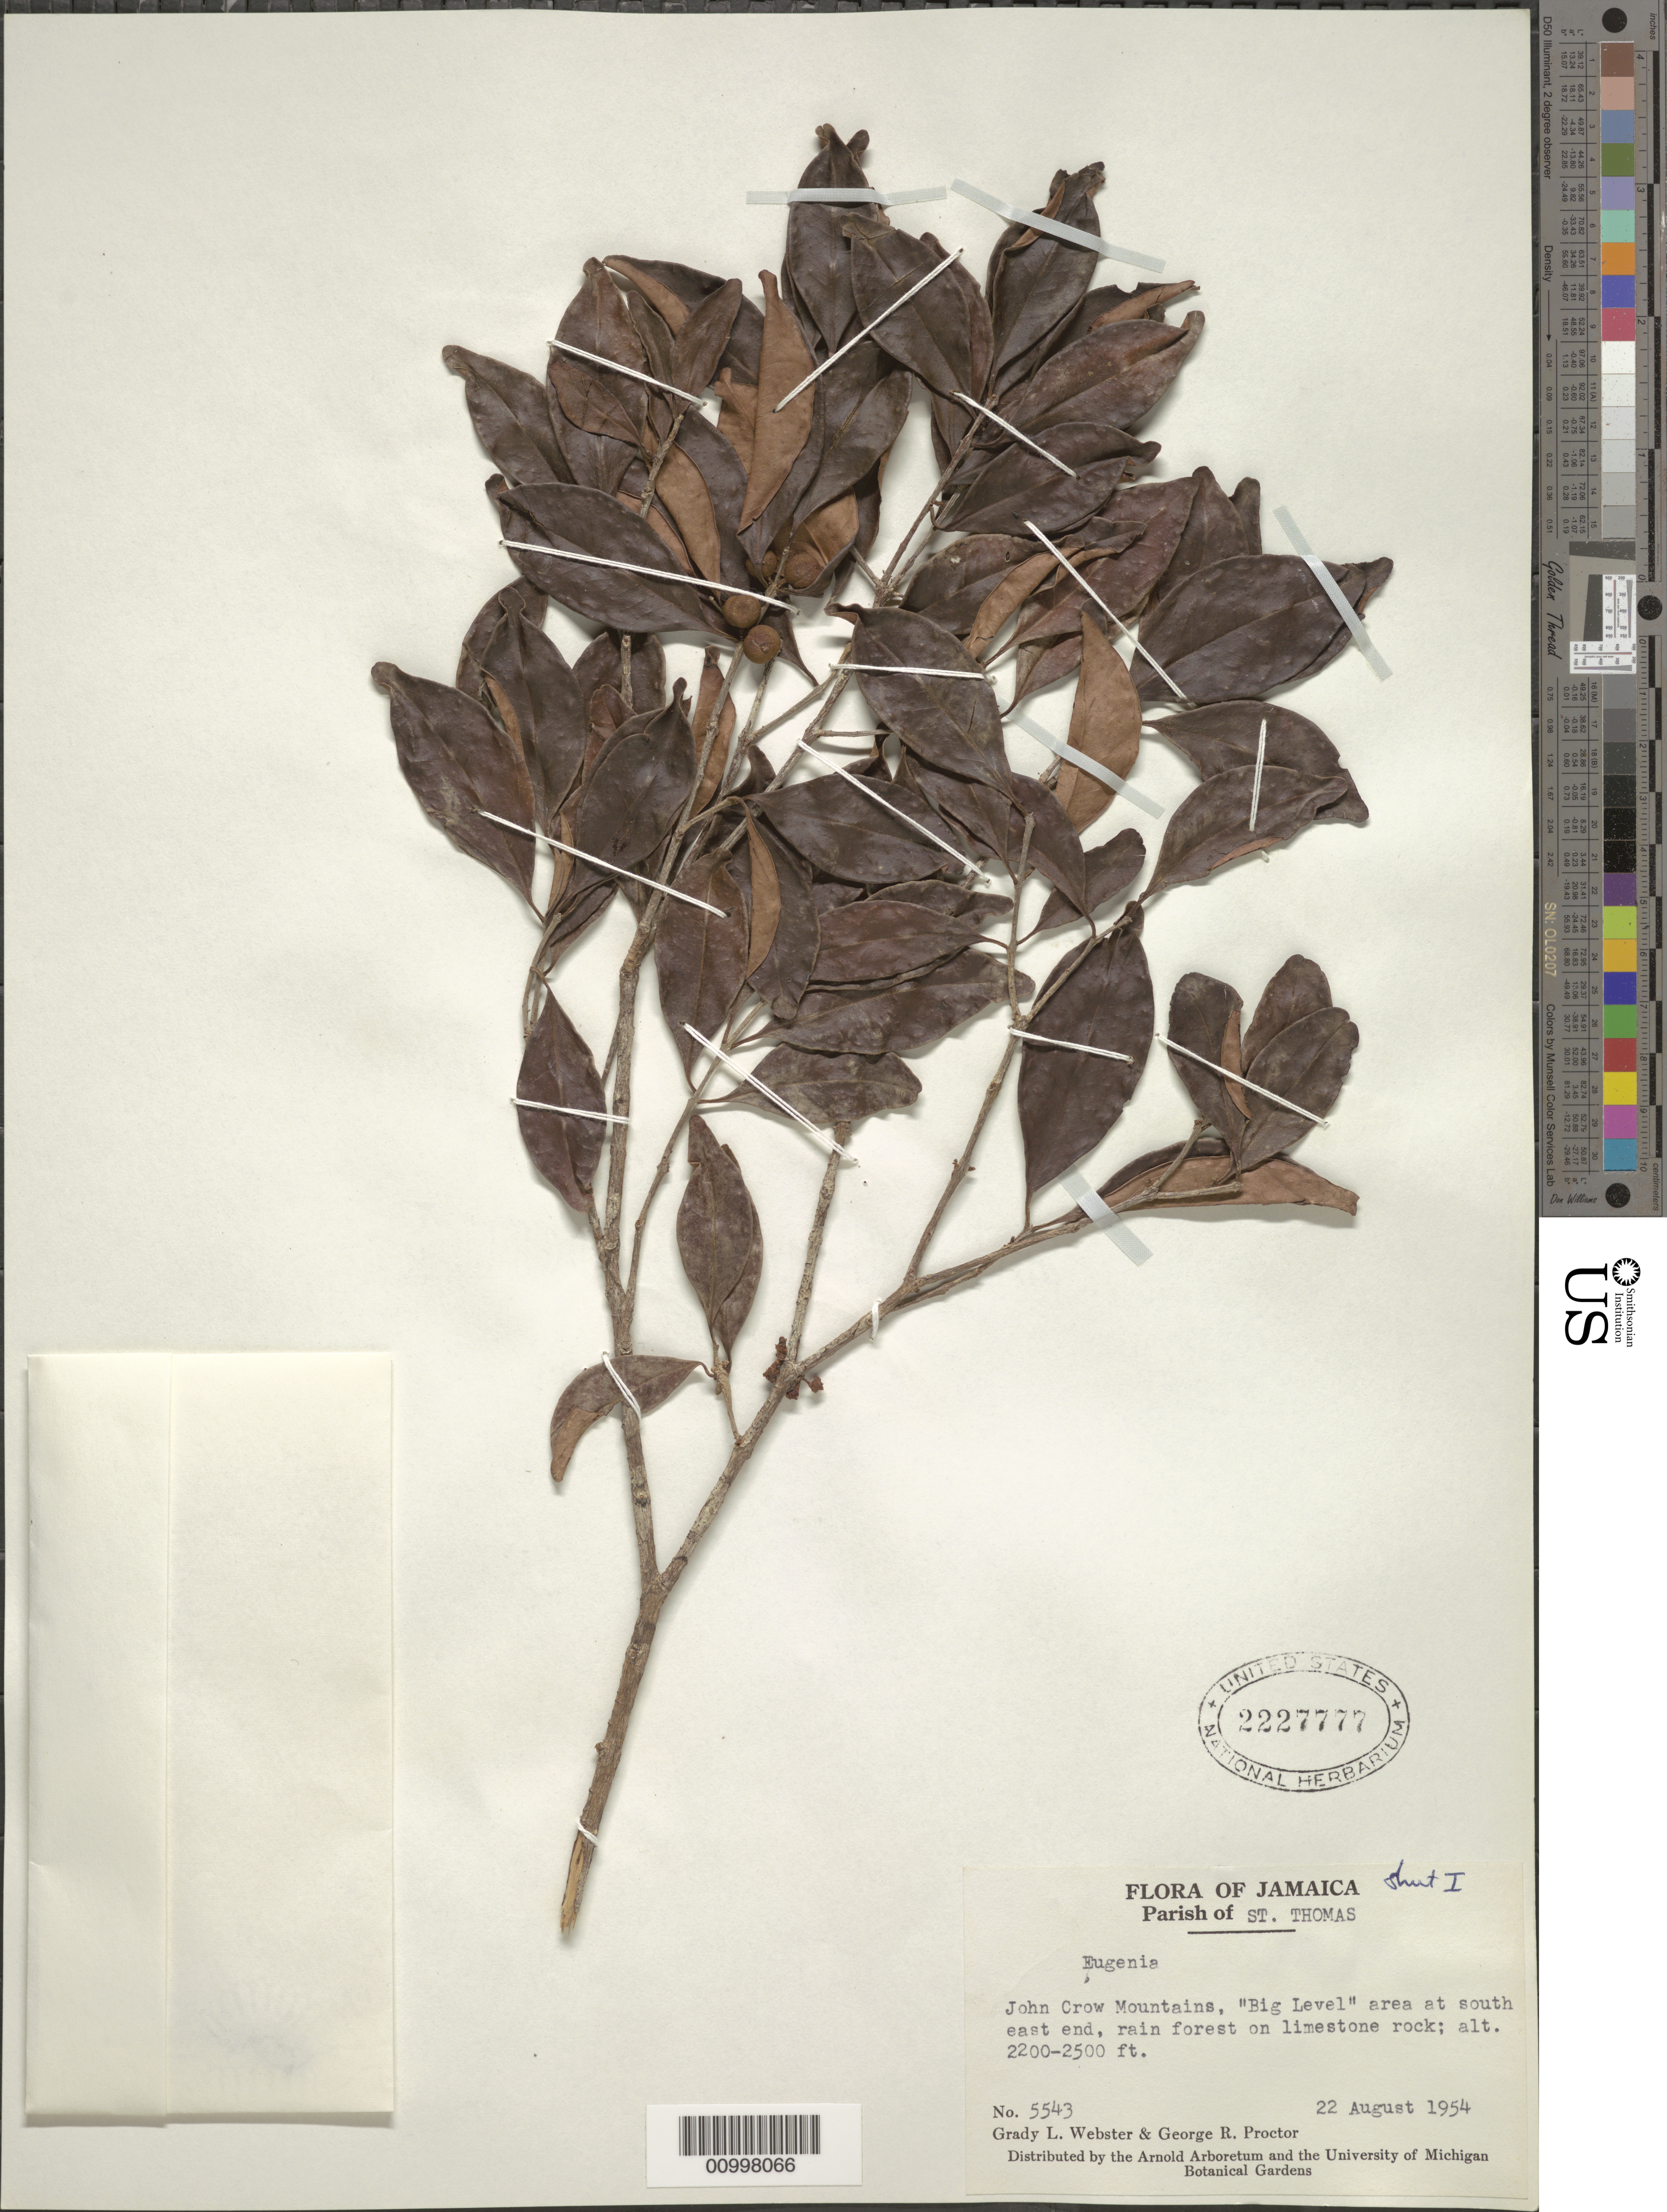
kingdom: Plantae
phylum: Tracheophyta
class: Magnoliopsida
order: Myrtales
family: Myrtaceae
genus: Eugenia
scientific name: Eugenia sp.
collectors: G. L. Webster & G. R. Proctor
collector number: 5543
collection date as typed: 22 Aug 1954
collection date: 1954-08-22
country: Jamaica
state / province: Saint Thomas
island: Jamaica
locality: John Crow Mountains, "Big Level" area at southeast end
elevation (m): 671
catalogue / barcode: US 2227777